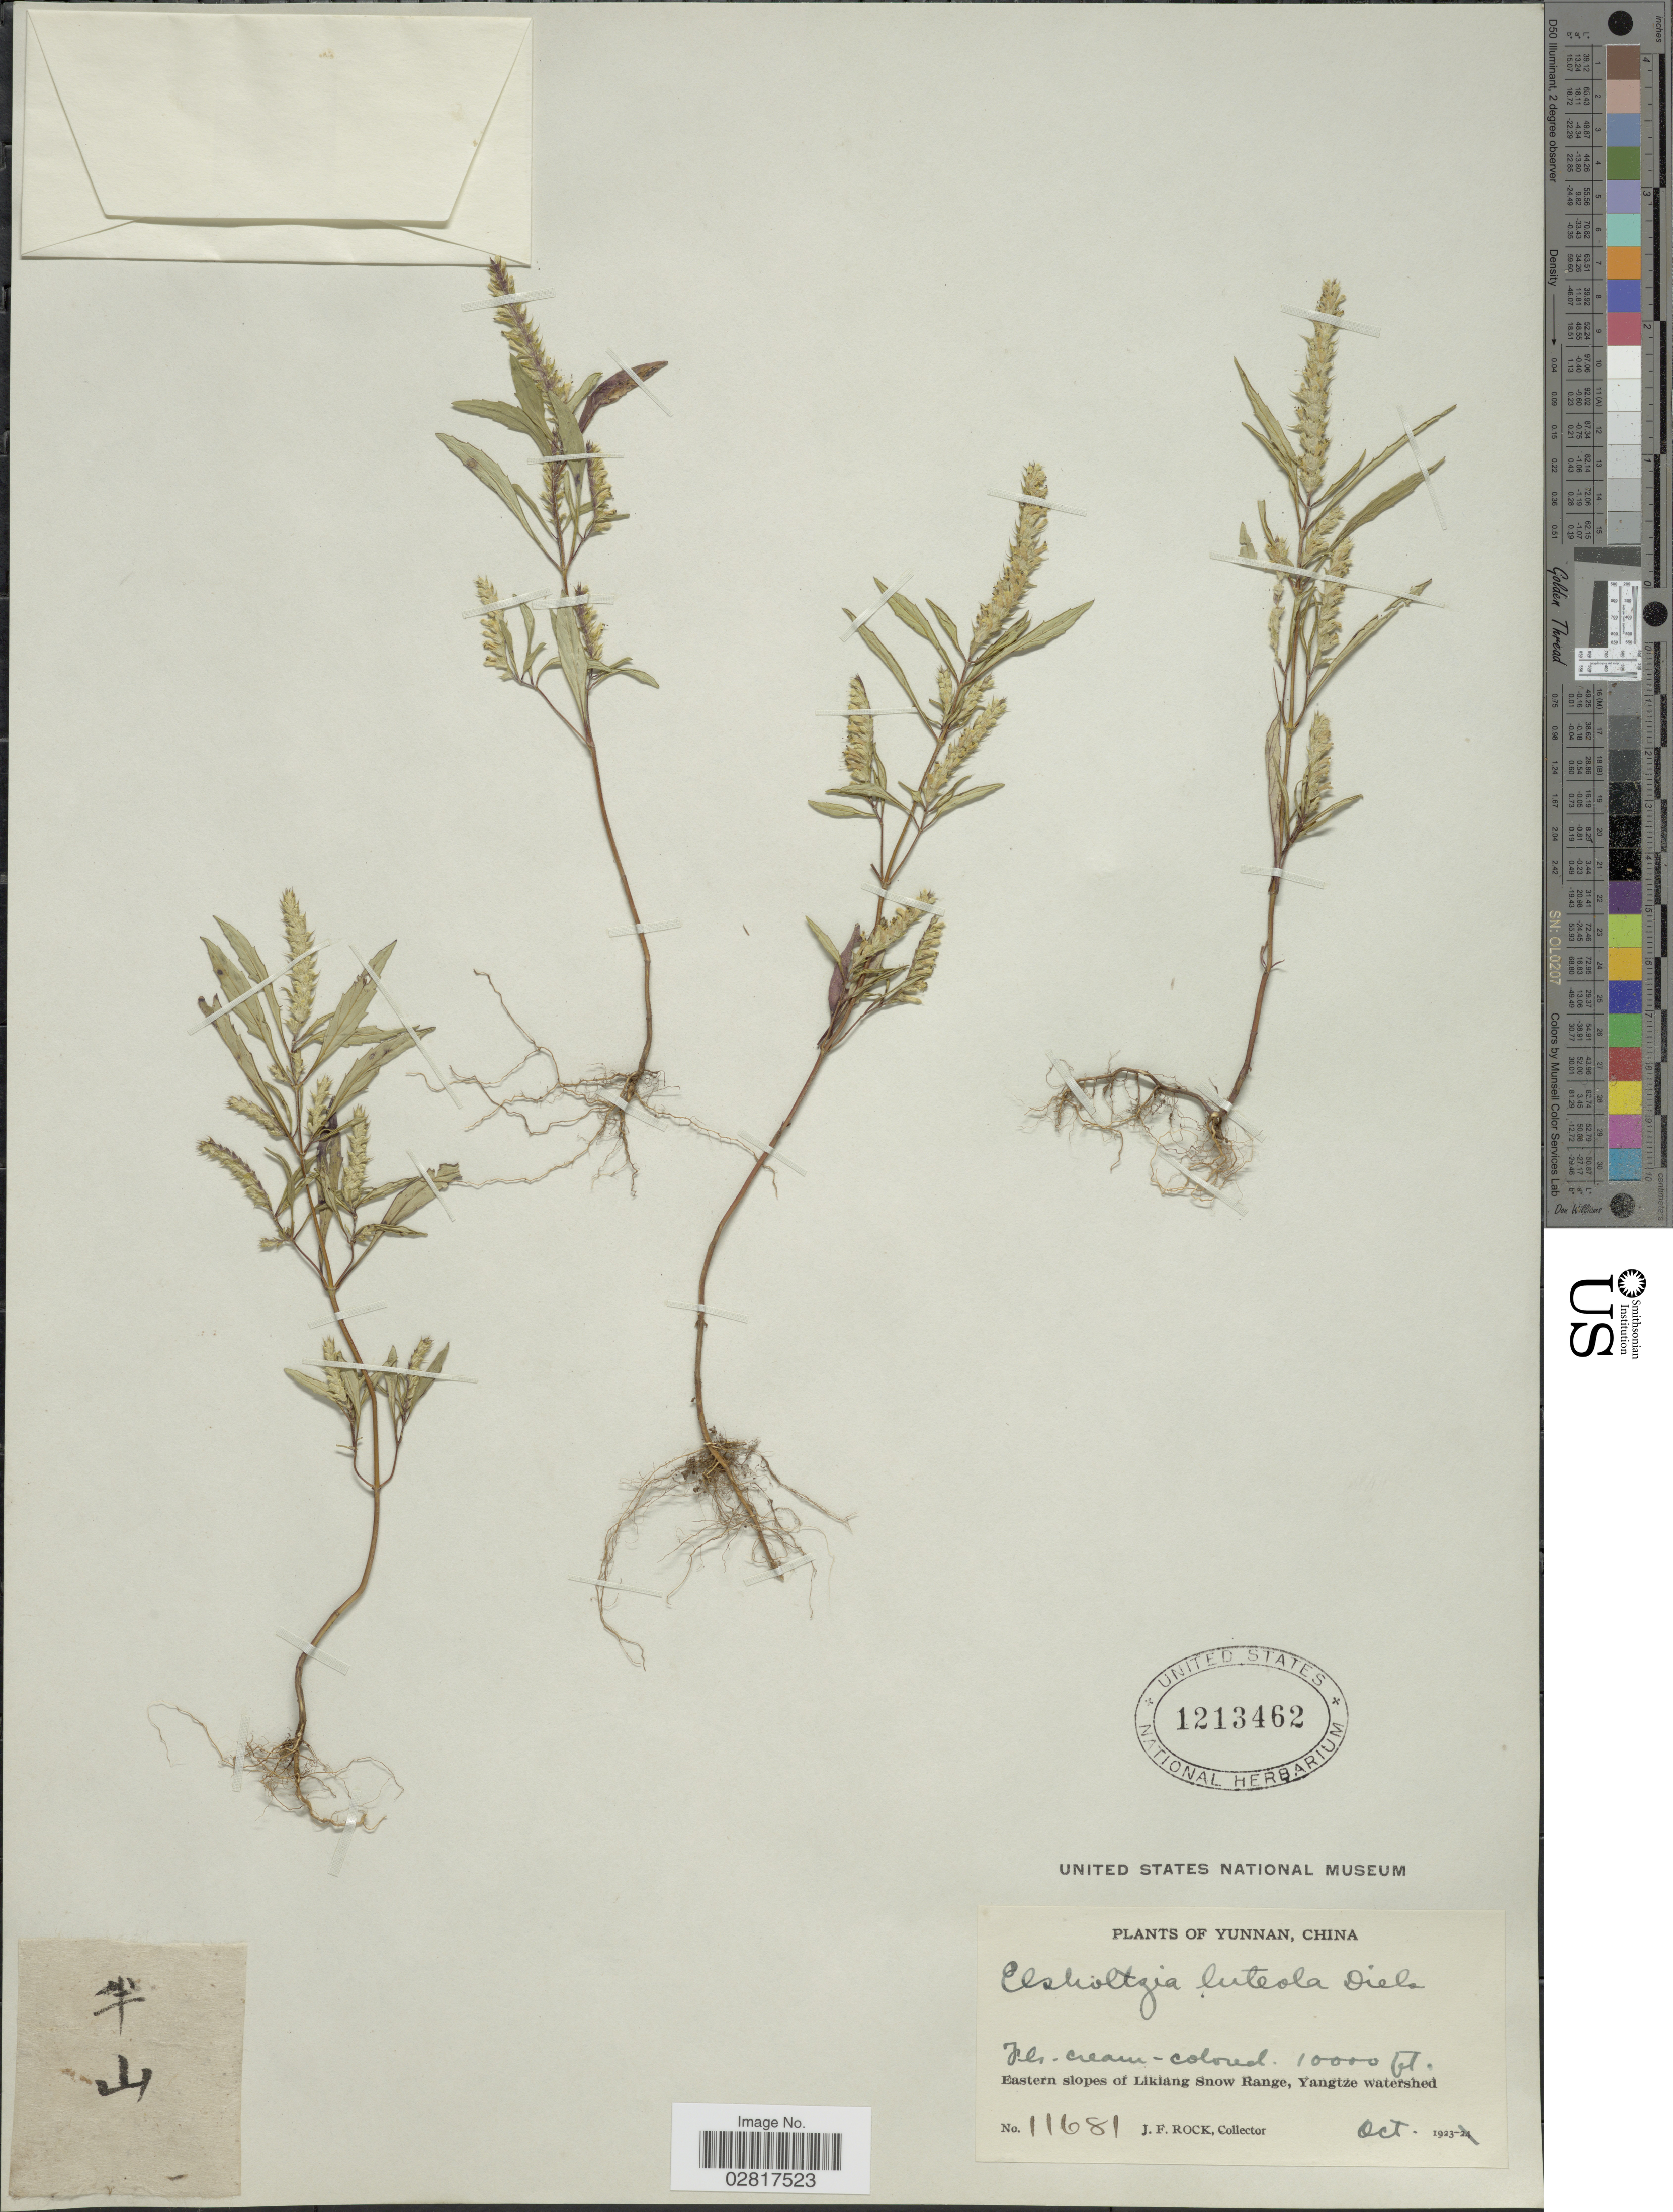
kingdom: Plantae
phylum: Tracheophyta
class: Magnoliopsida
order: Lamiales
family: Lamiaceae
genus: Elsholtzia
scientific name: Elsholtzia luteola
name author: Diels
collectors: J. Rock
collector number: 11681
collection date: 1923-10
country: China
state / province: Yunnan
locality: Eastern slopes of Likiang Snow Range, Yangtze watershed.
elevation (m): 3048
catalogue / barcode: US 1213462